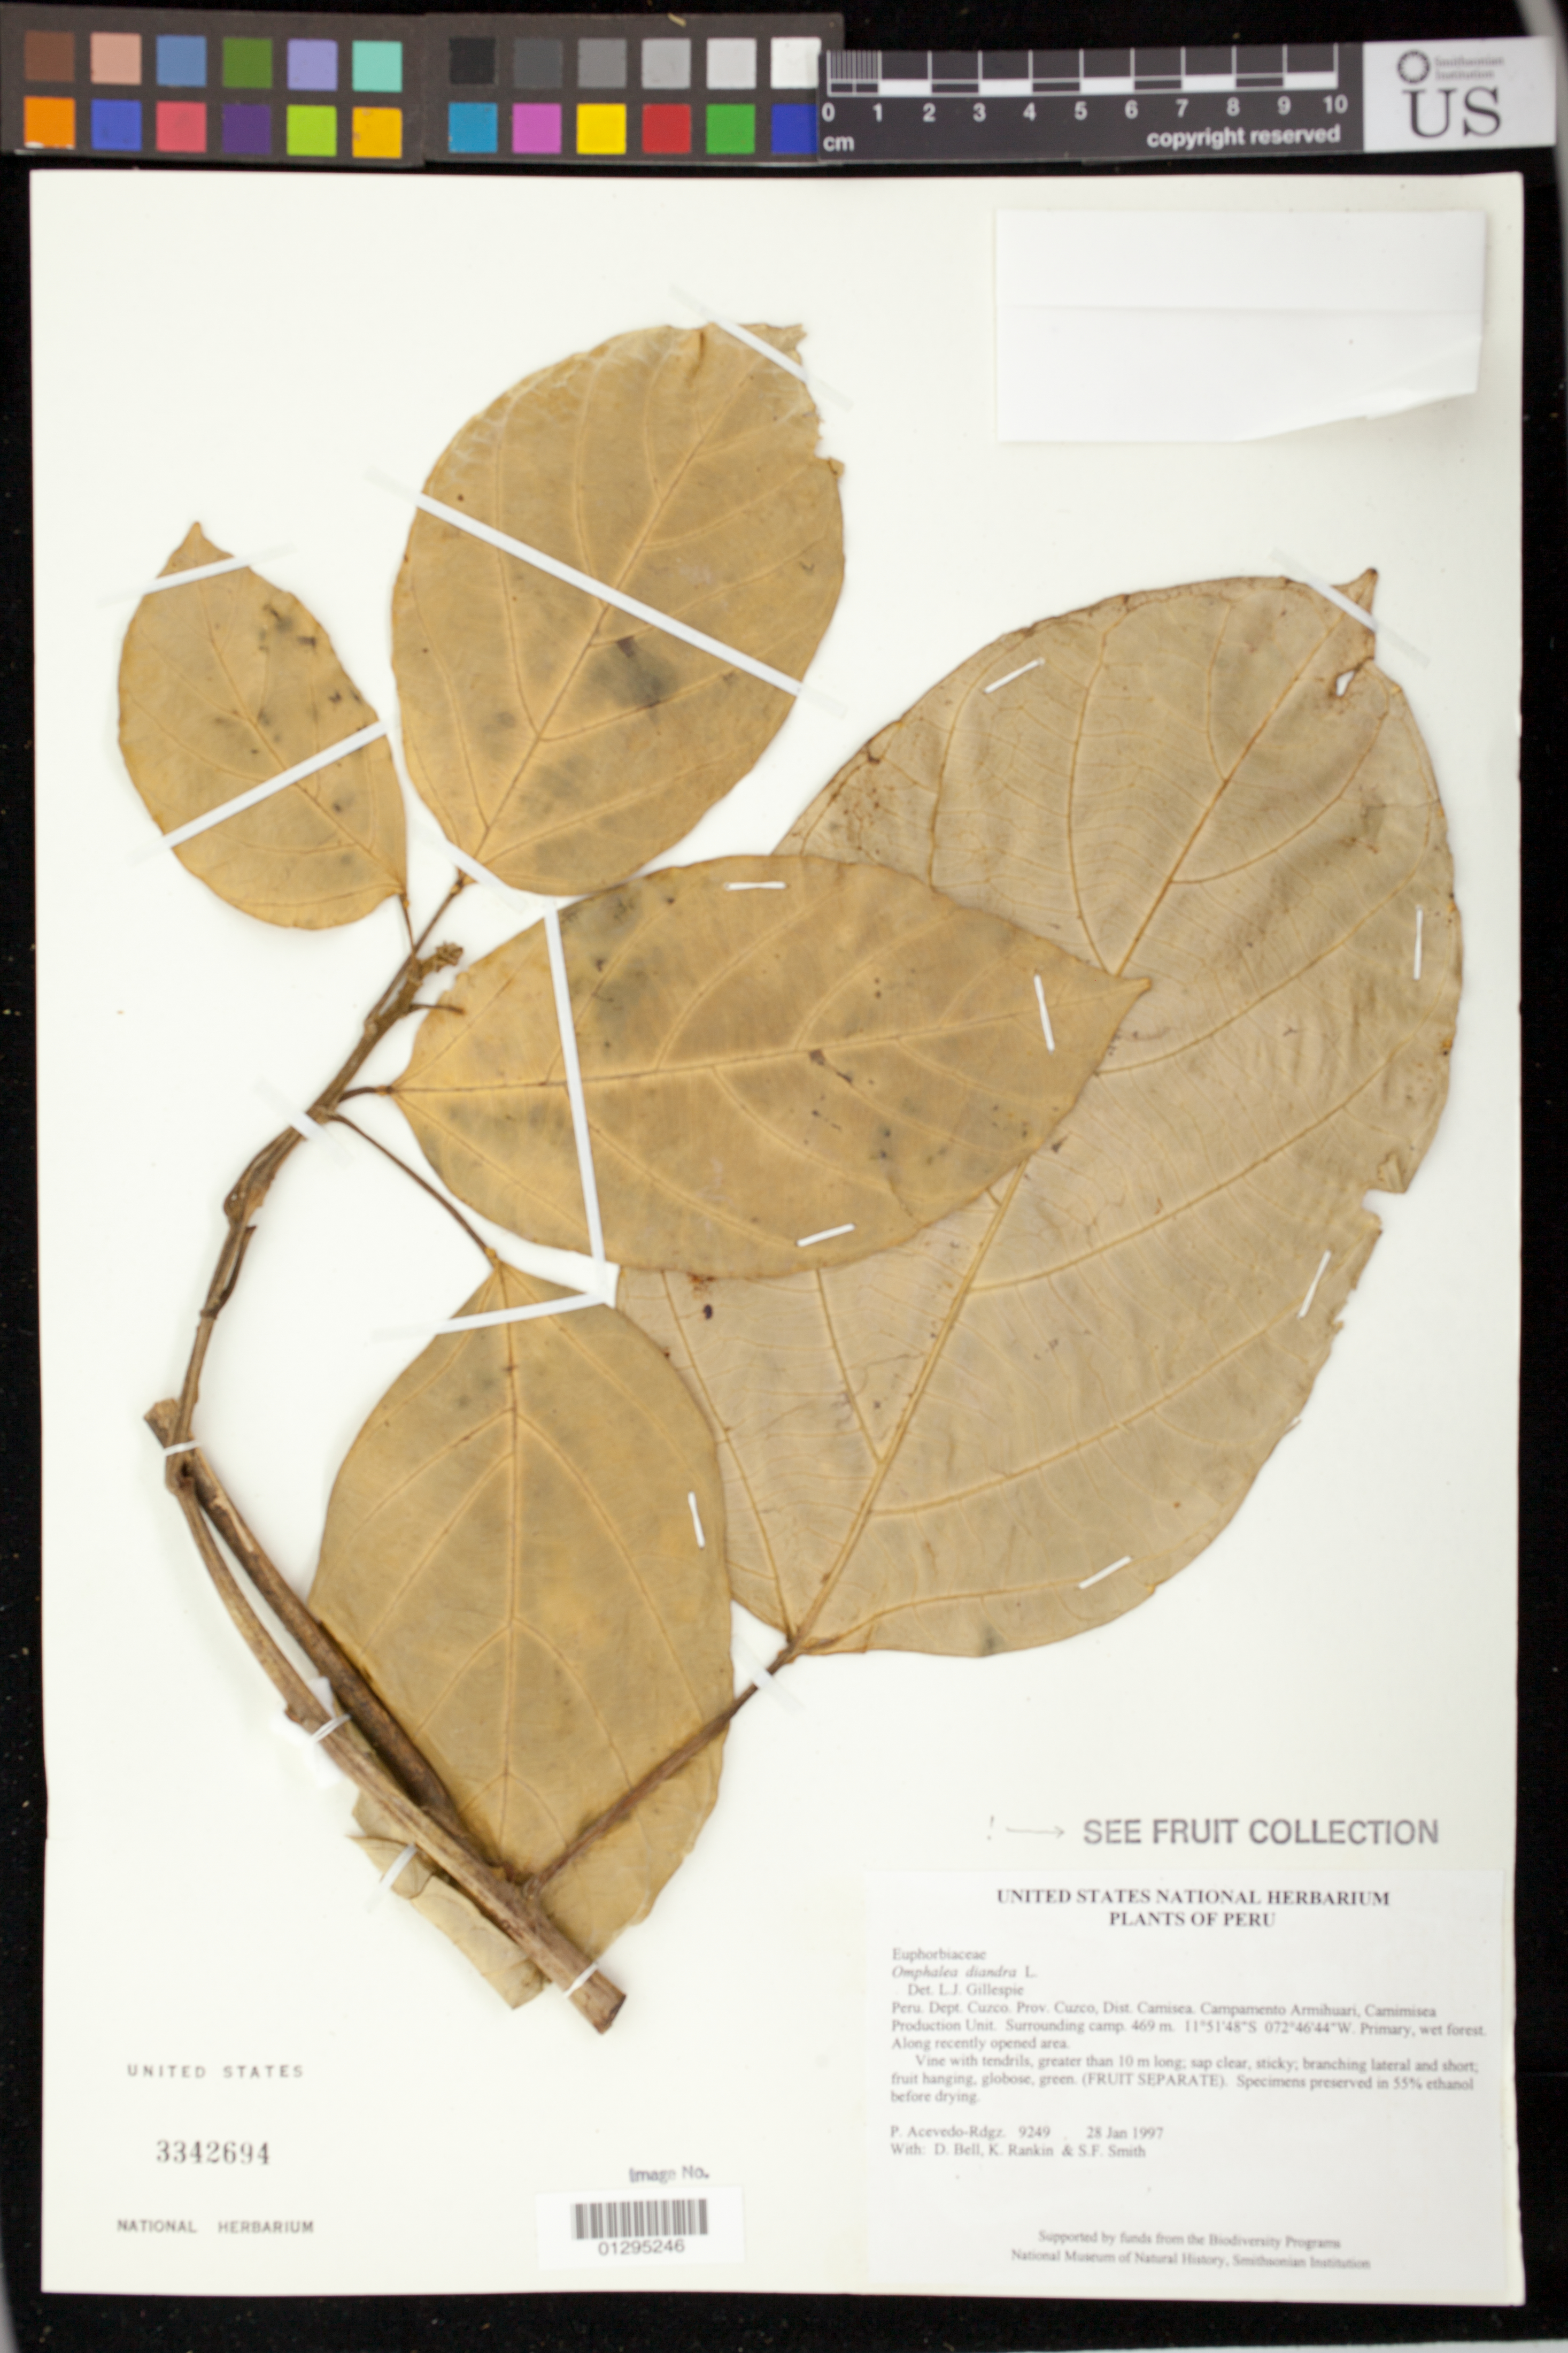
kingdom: Plantae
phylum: Tracheophyta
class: Magnoliopsida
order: Malpighiales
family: Euphorbiaceae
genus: Omphalea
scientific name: Omphalea diandra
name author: L.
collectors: P. Acevedo-Rodr., D. A. Bell, K. B. Rankin & S.F. Smith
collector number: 9249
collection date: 1997-01-28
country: Peru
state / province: Cusco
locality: Prov. Cuzco [Cusco], Dist. Camisea. Campamento Armihuari, Camimisea Production Unit. Surrounding camp.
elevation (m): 469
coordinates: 11°51'48"S, 072°46'44"W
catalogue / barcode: US 3342694